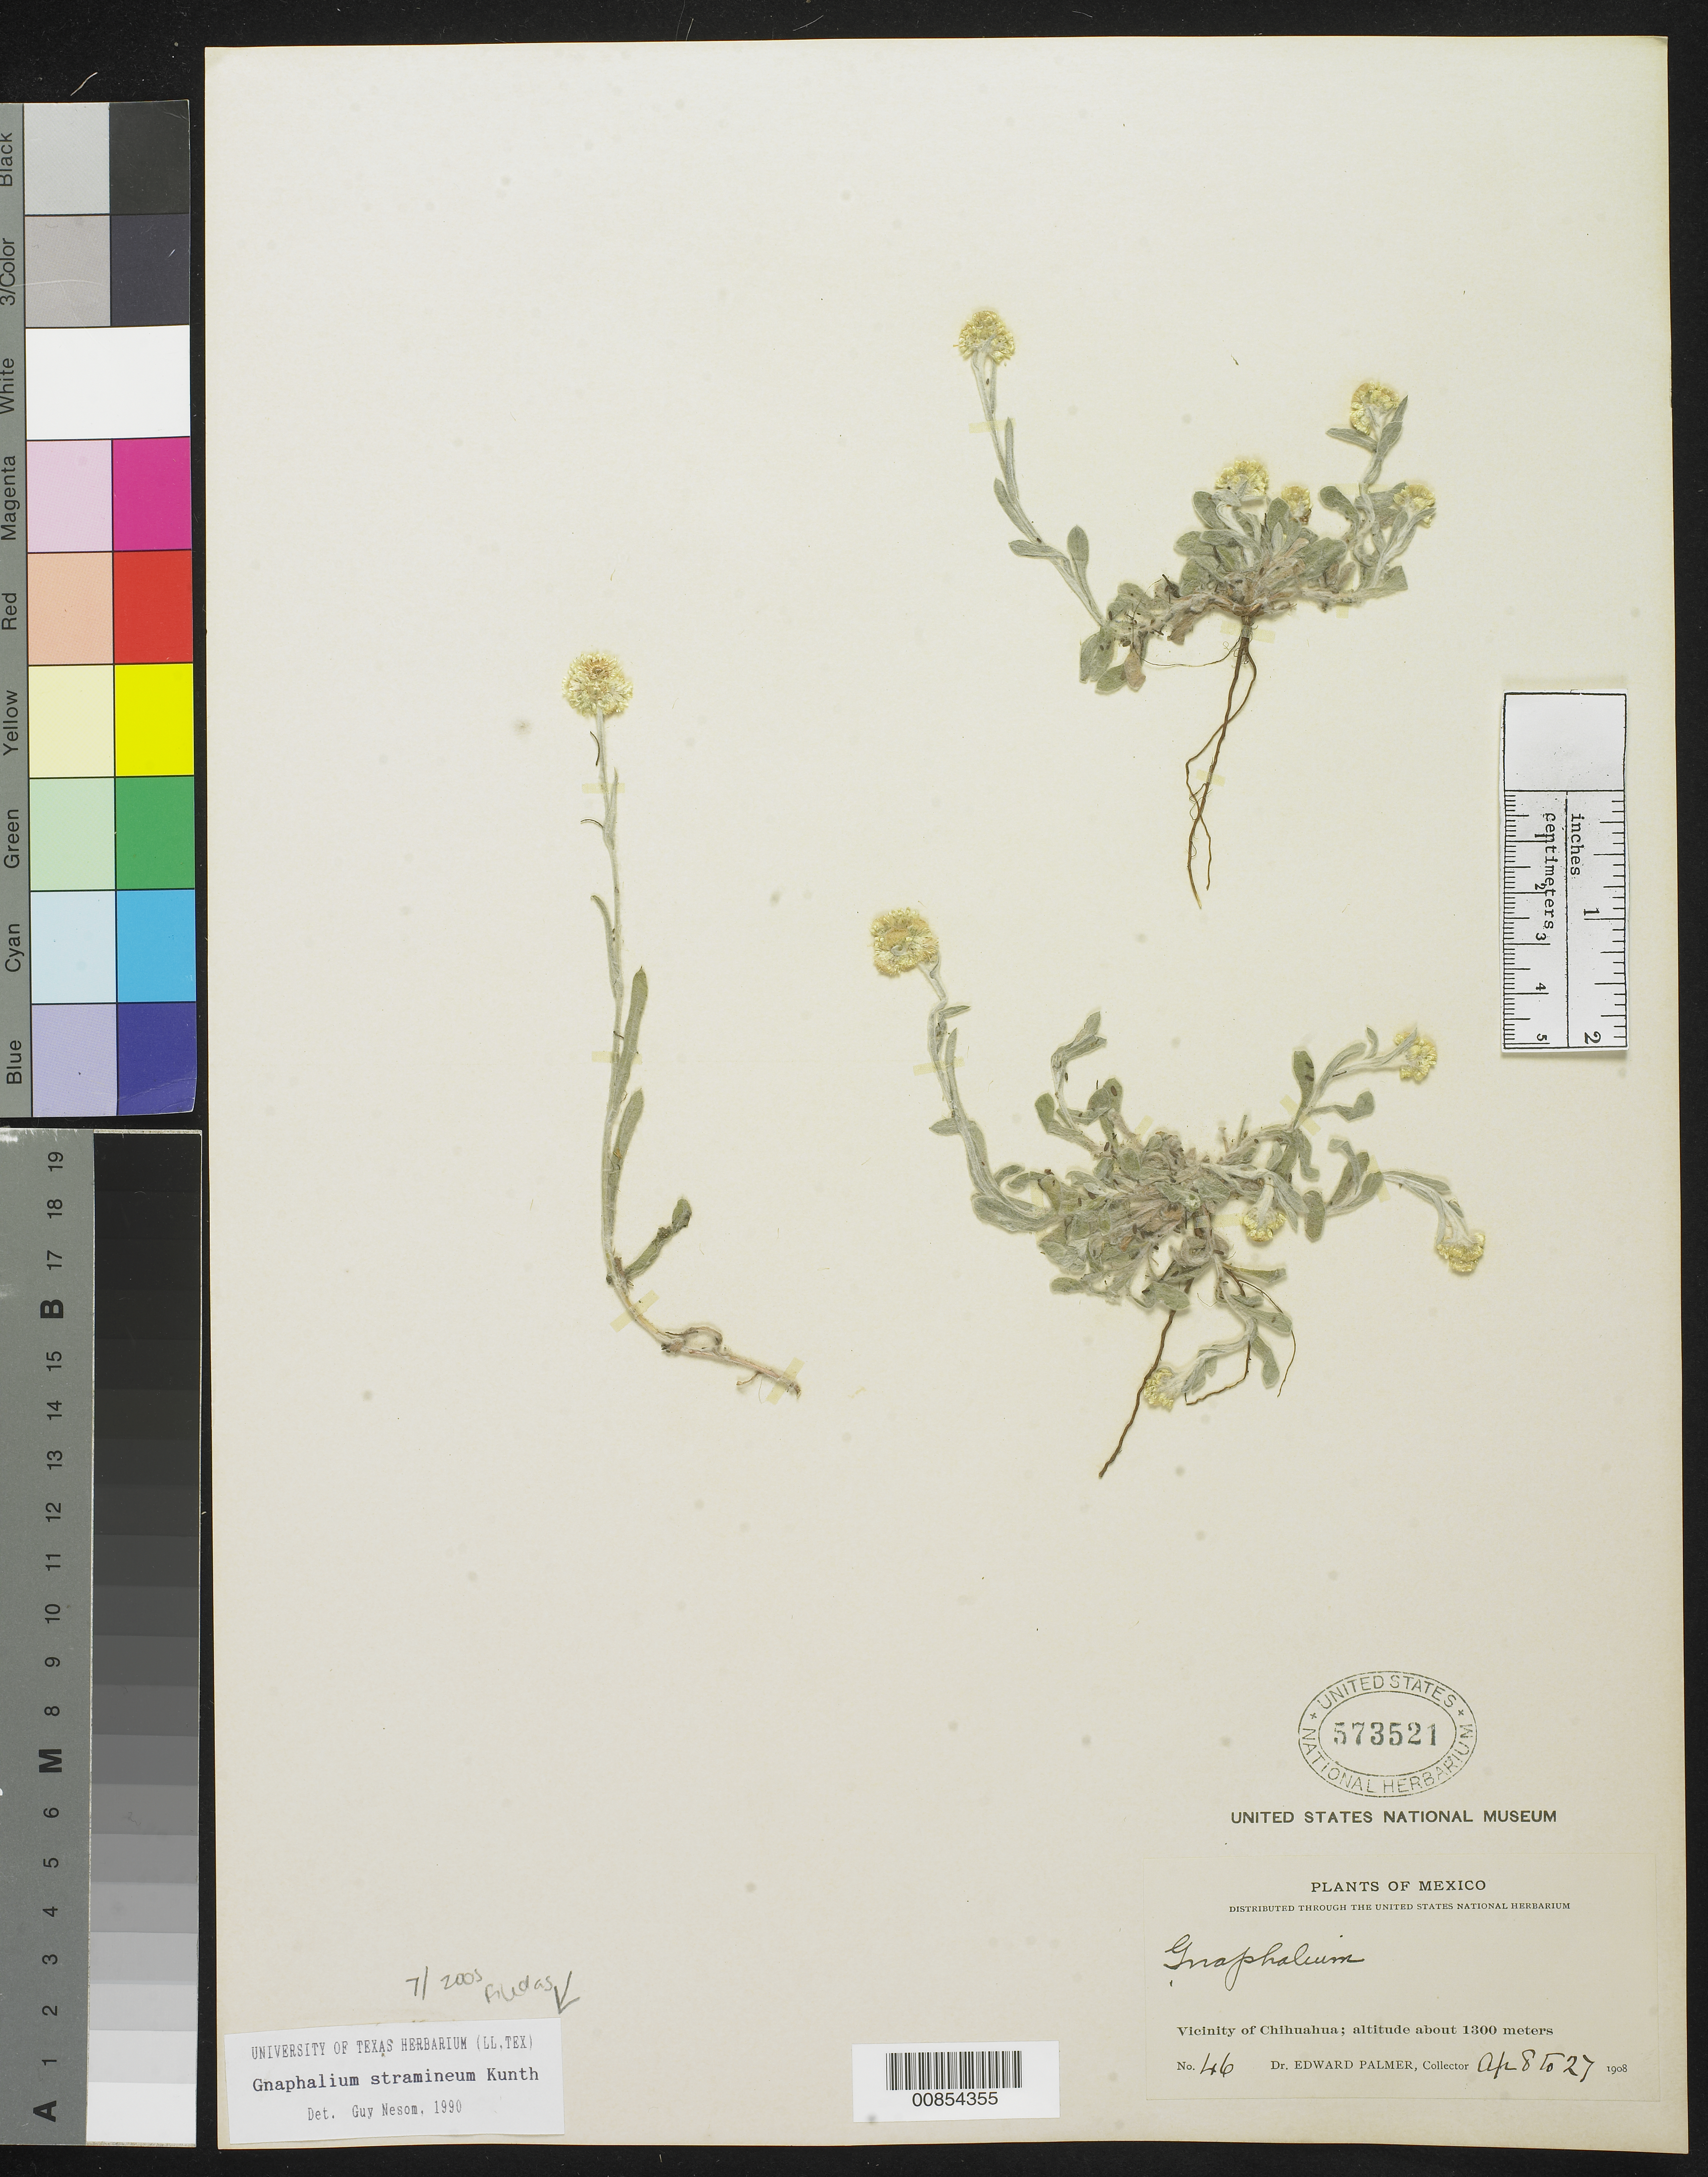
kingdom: Plantae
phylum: Tracheophyta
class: Magnoliopsida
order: Asterales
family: Asteraceae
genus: Pseudognaphalium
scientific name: Pseudognaphalium stramineum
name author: (Kunth) Anderb.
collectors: E. Palmer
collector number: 46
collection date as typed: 08 Apr 1908 to 27 Apr 1908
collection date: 1908-04-08/1908-04-27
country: Mexico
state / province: Chihuahua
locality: Vicinity of Chihuahua.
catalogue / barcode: US 573521